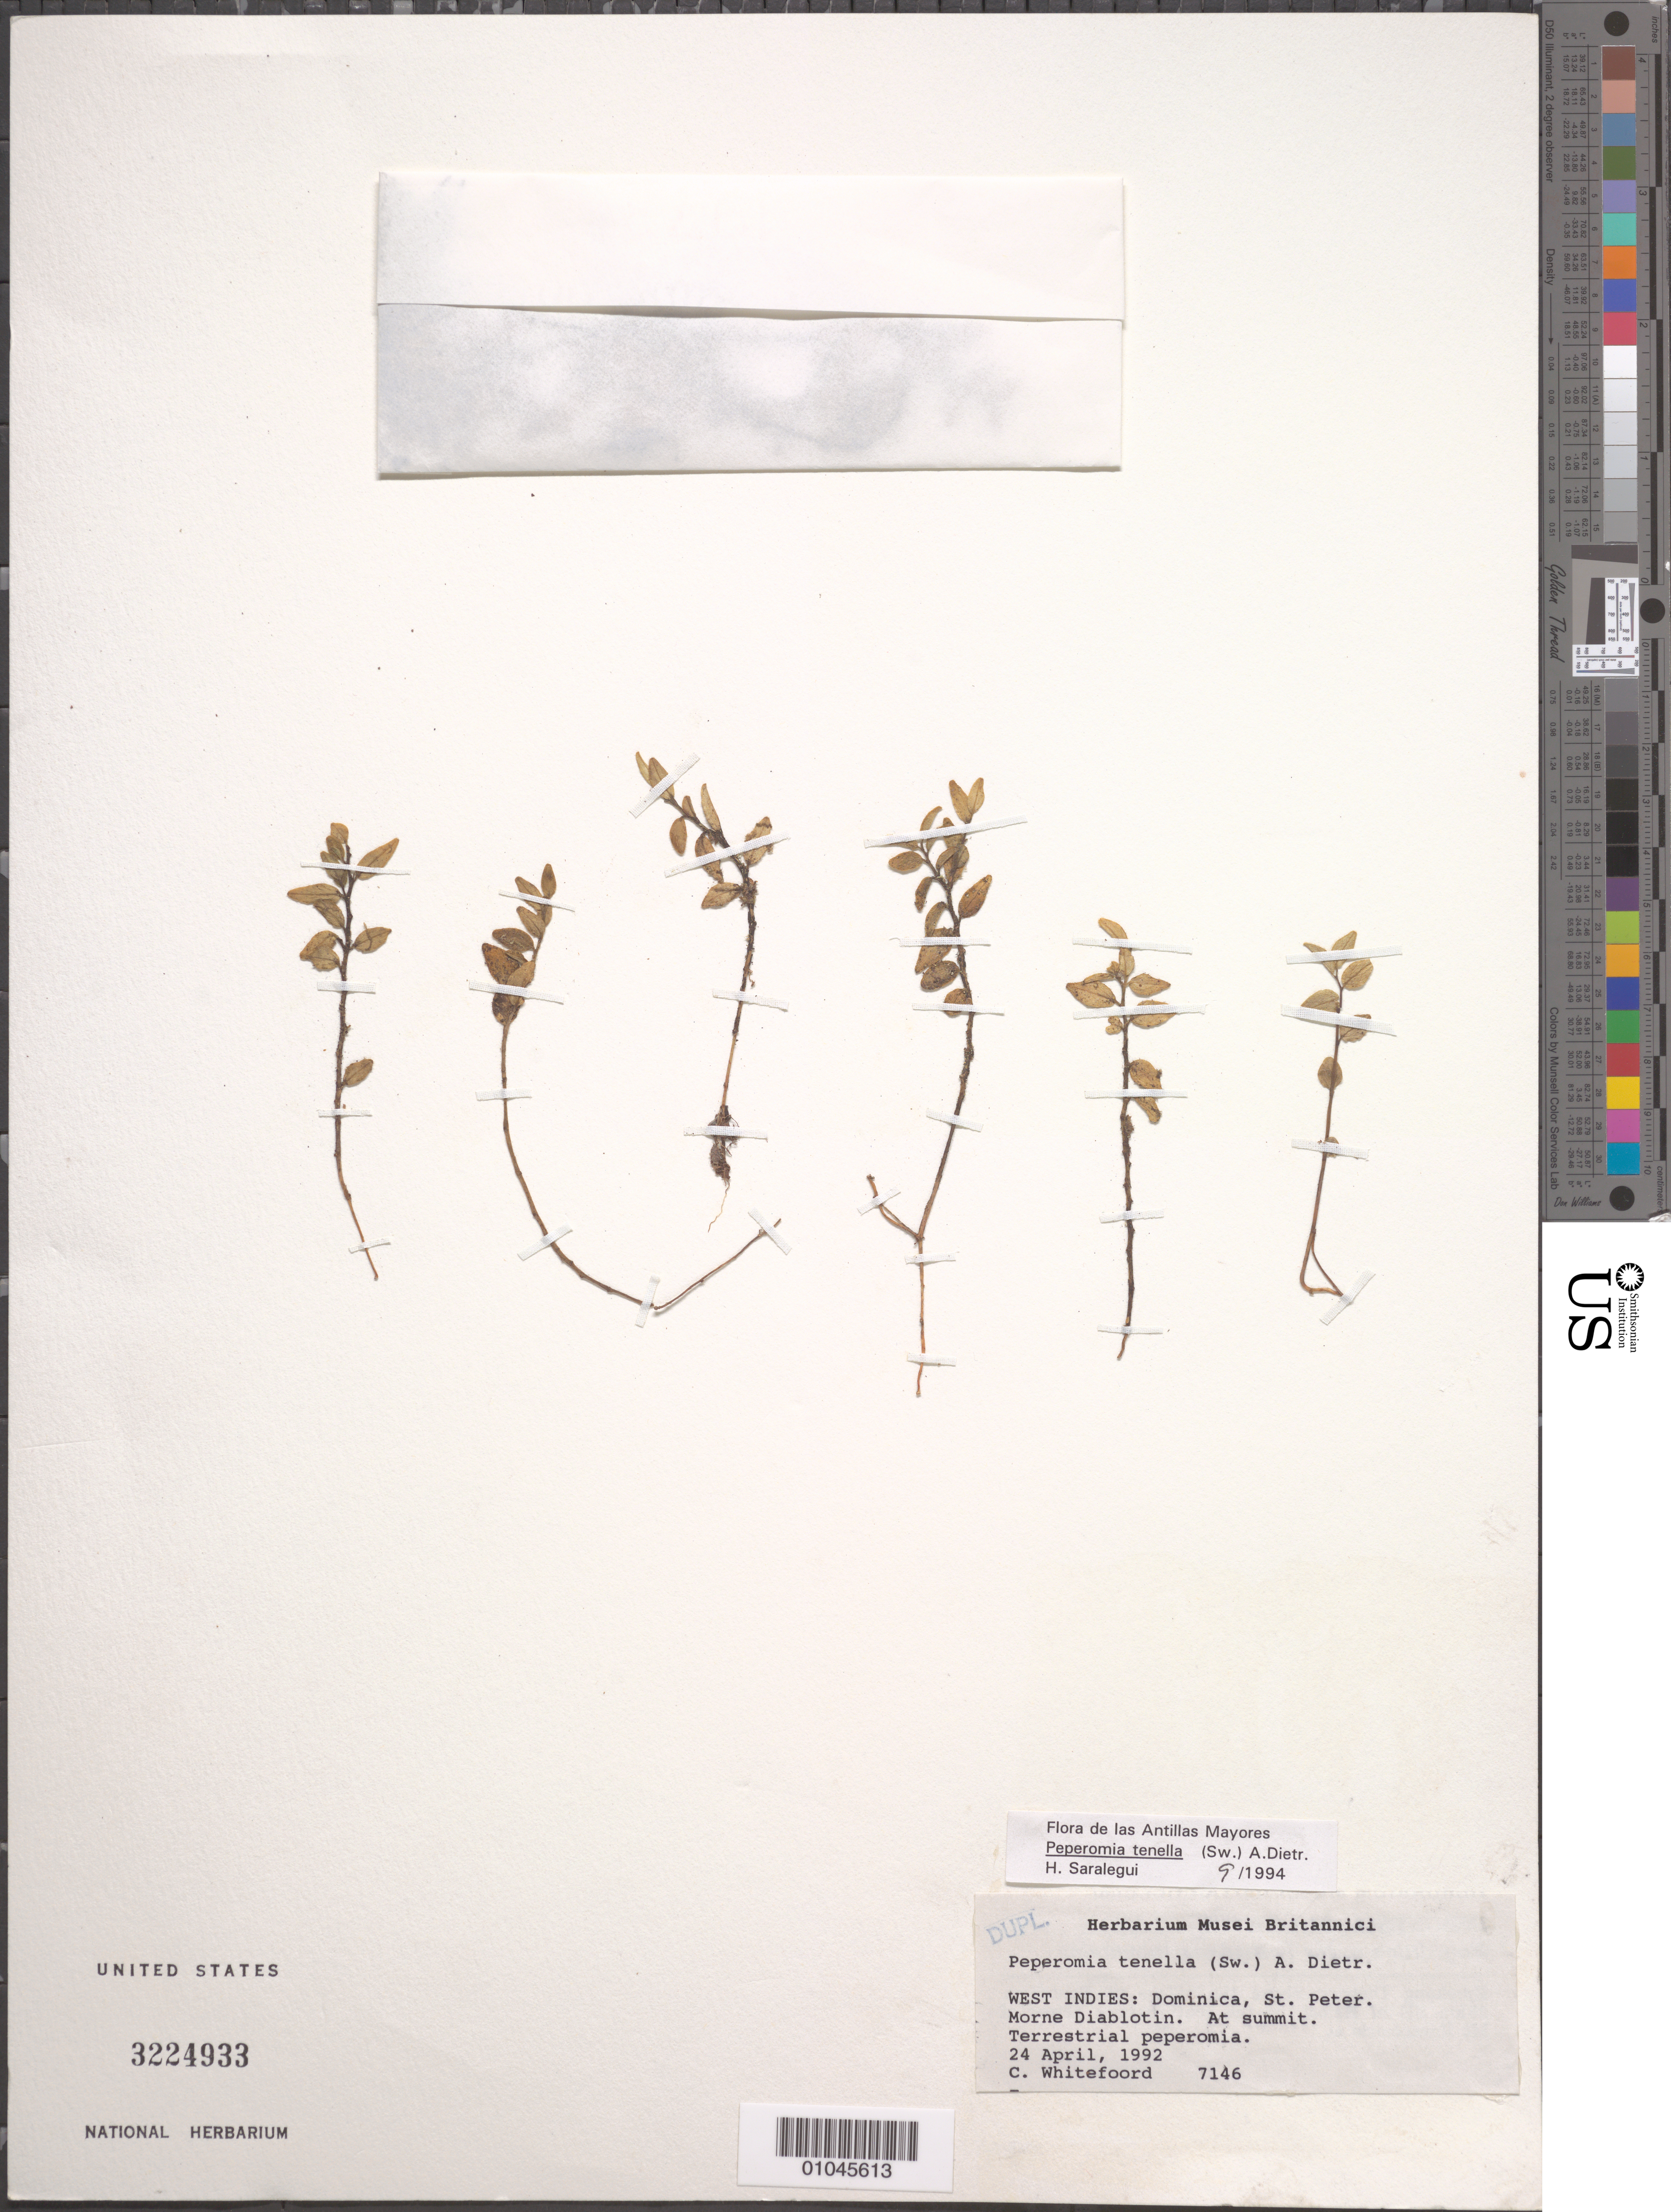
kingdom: Plantae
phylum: Tracheophyta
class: Magnoliopsida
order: Piperales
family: Piperaceae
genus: Peperomia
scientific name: Peperomia tenella var. tenella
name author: (Sw.) A. Dietr.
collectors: C. Whitefoord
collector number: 7146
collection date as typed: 24 Apr 1992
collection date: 1992-04-24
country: Dominica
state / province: St. Peter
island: Dominica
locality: Morne Diablotin. At summit.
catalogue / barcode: US 3224933